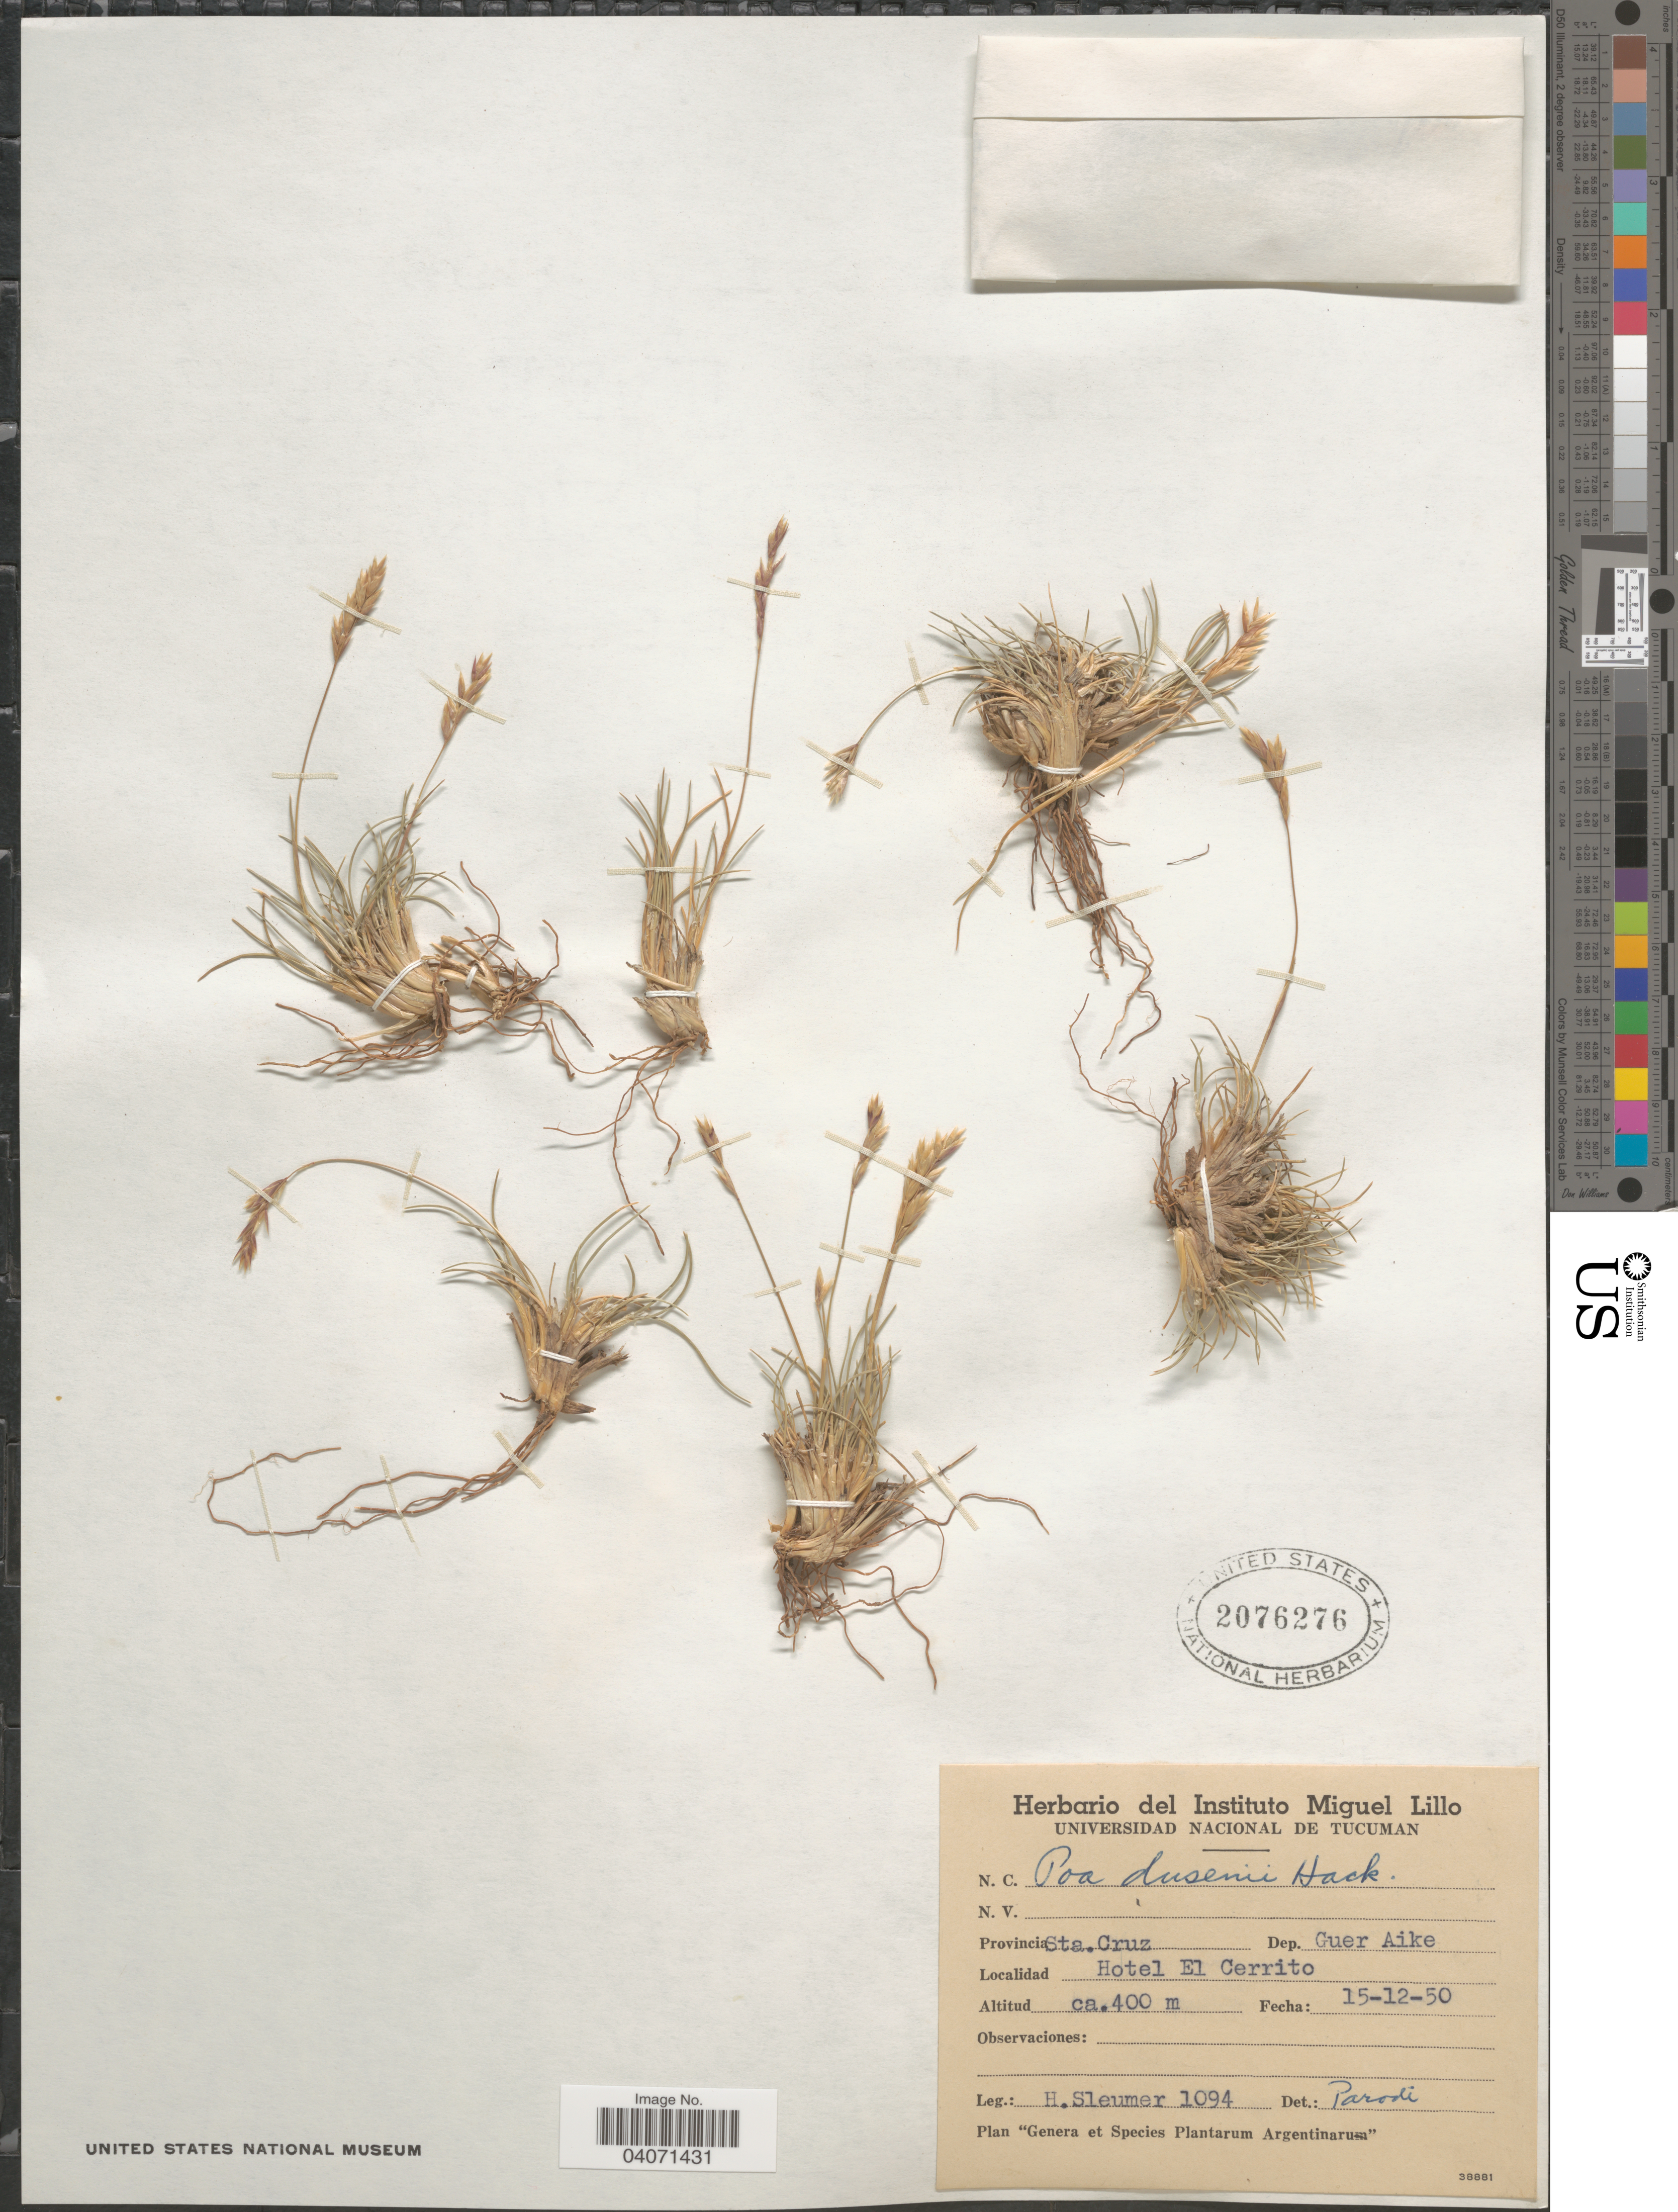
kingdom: Plantae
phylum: Tracheophyta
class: Liliopsida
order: Poales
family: Poaceae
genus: Poa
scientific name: Poa spiciformis var. ibarii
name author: (Phil.) Giussani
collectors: H. O. Sleumer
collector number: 1094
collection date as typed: Transcribed d/m/y: 15/12/50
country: Argentina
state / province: Santa Cruz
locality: Dep. Guer Aike. Hotel El Cerrito.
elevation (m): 400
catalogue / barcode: US 2076276